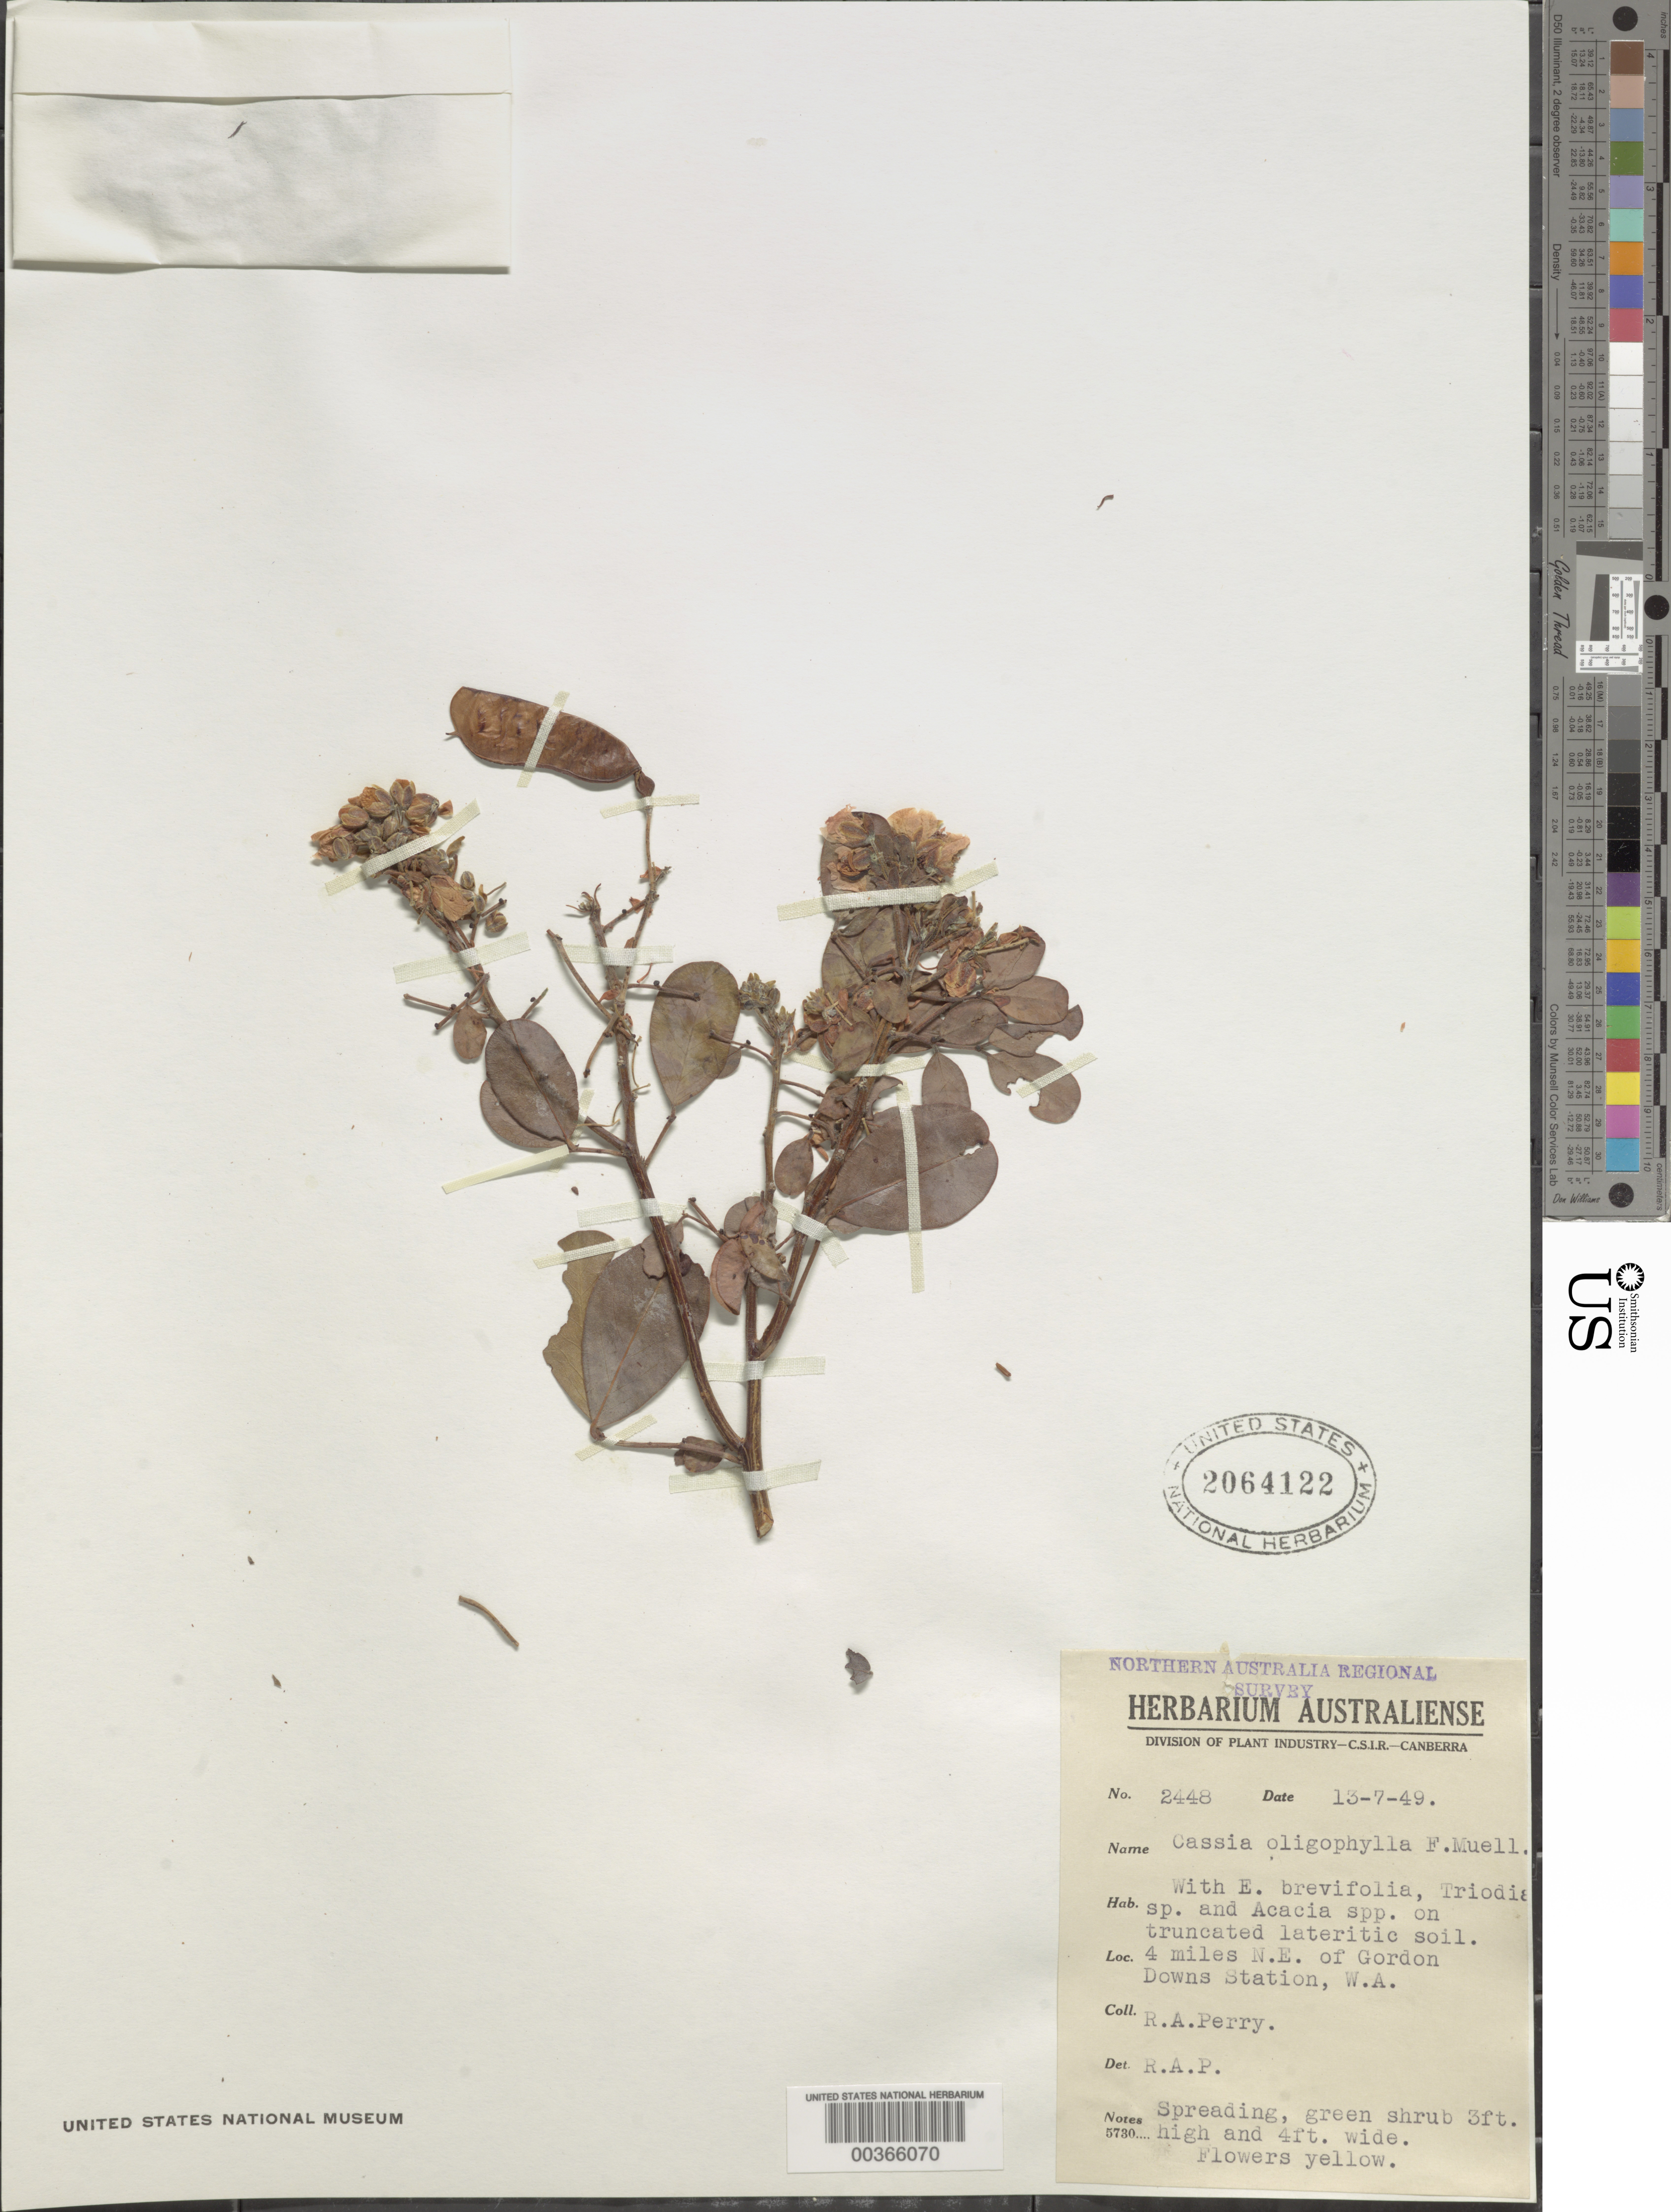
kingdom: Plantae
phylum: Tracheophyta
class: Magnoliopsida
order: Fabales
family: Fabaceae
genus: Senna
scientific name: Senna artemisioides subsp. oligophylla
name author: (F. Muell.) Randell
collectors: Perry, R. A.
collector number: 2448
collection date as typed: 13 Jul 1949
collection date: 1949-07-13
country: Australia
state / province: Western Australia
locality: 4 mi ne of gordon downs station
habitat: On truncated lateritic soil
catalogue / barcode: US 2064122